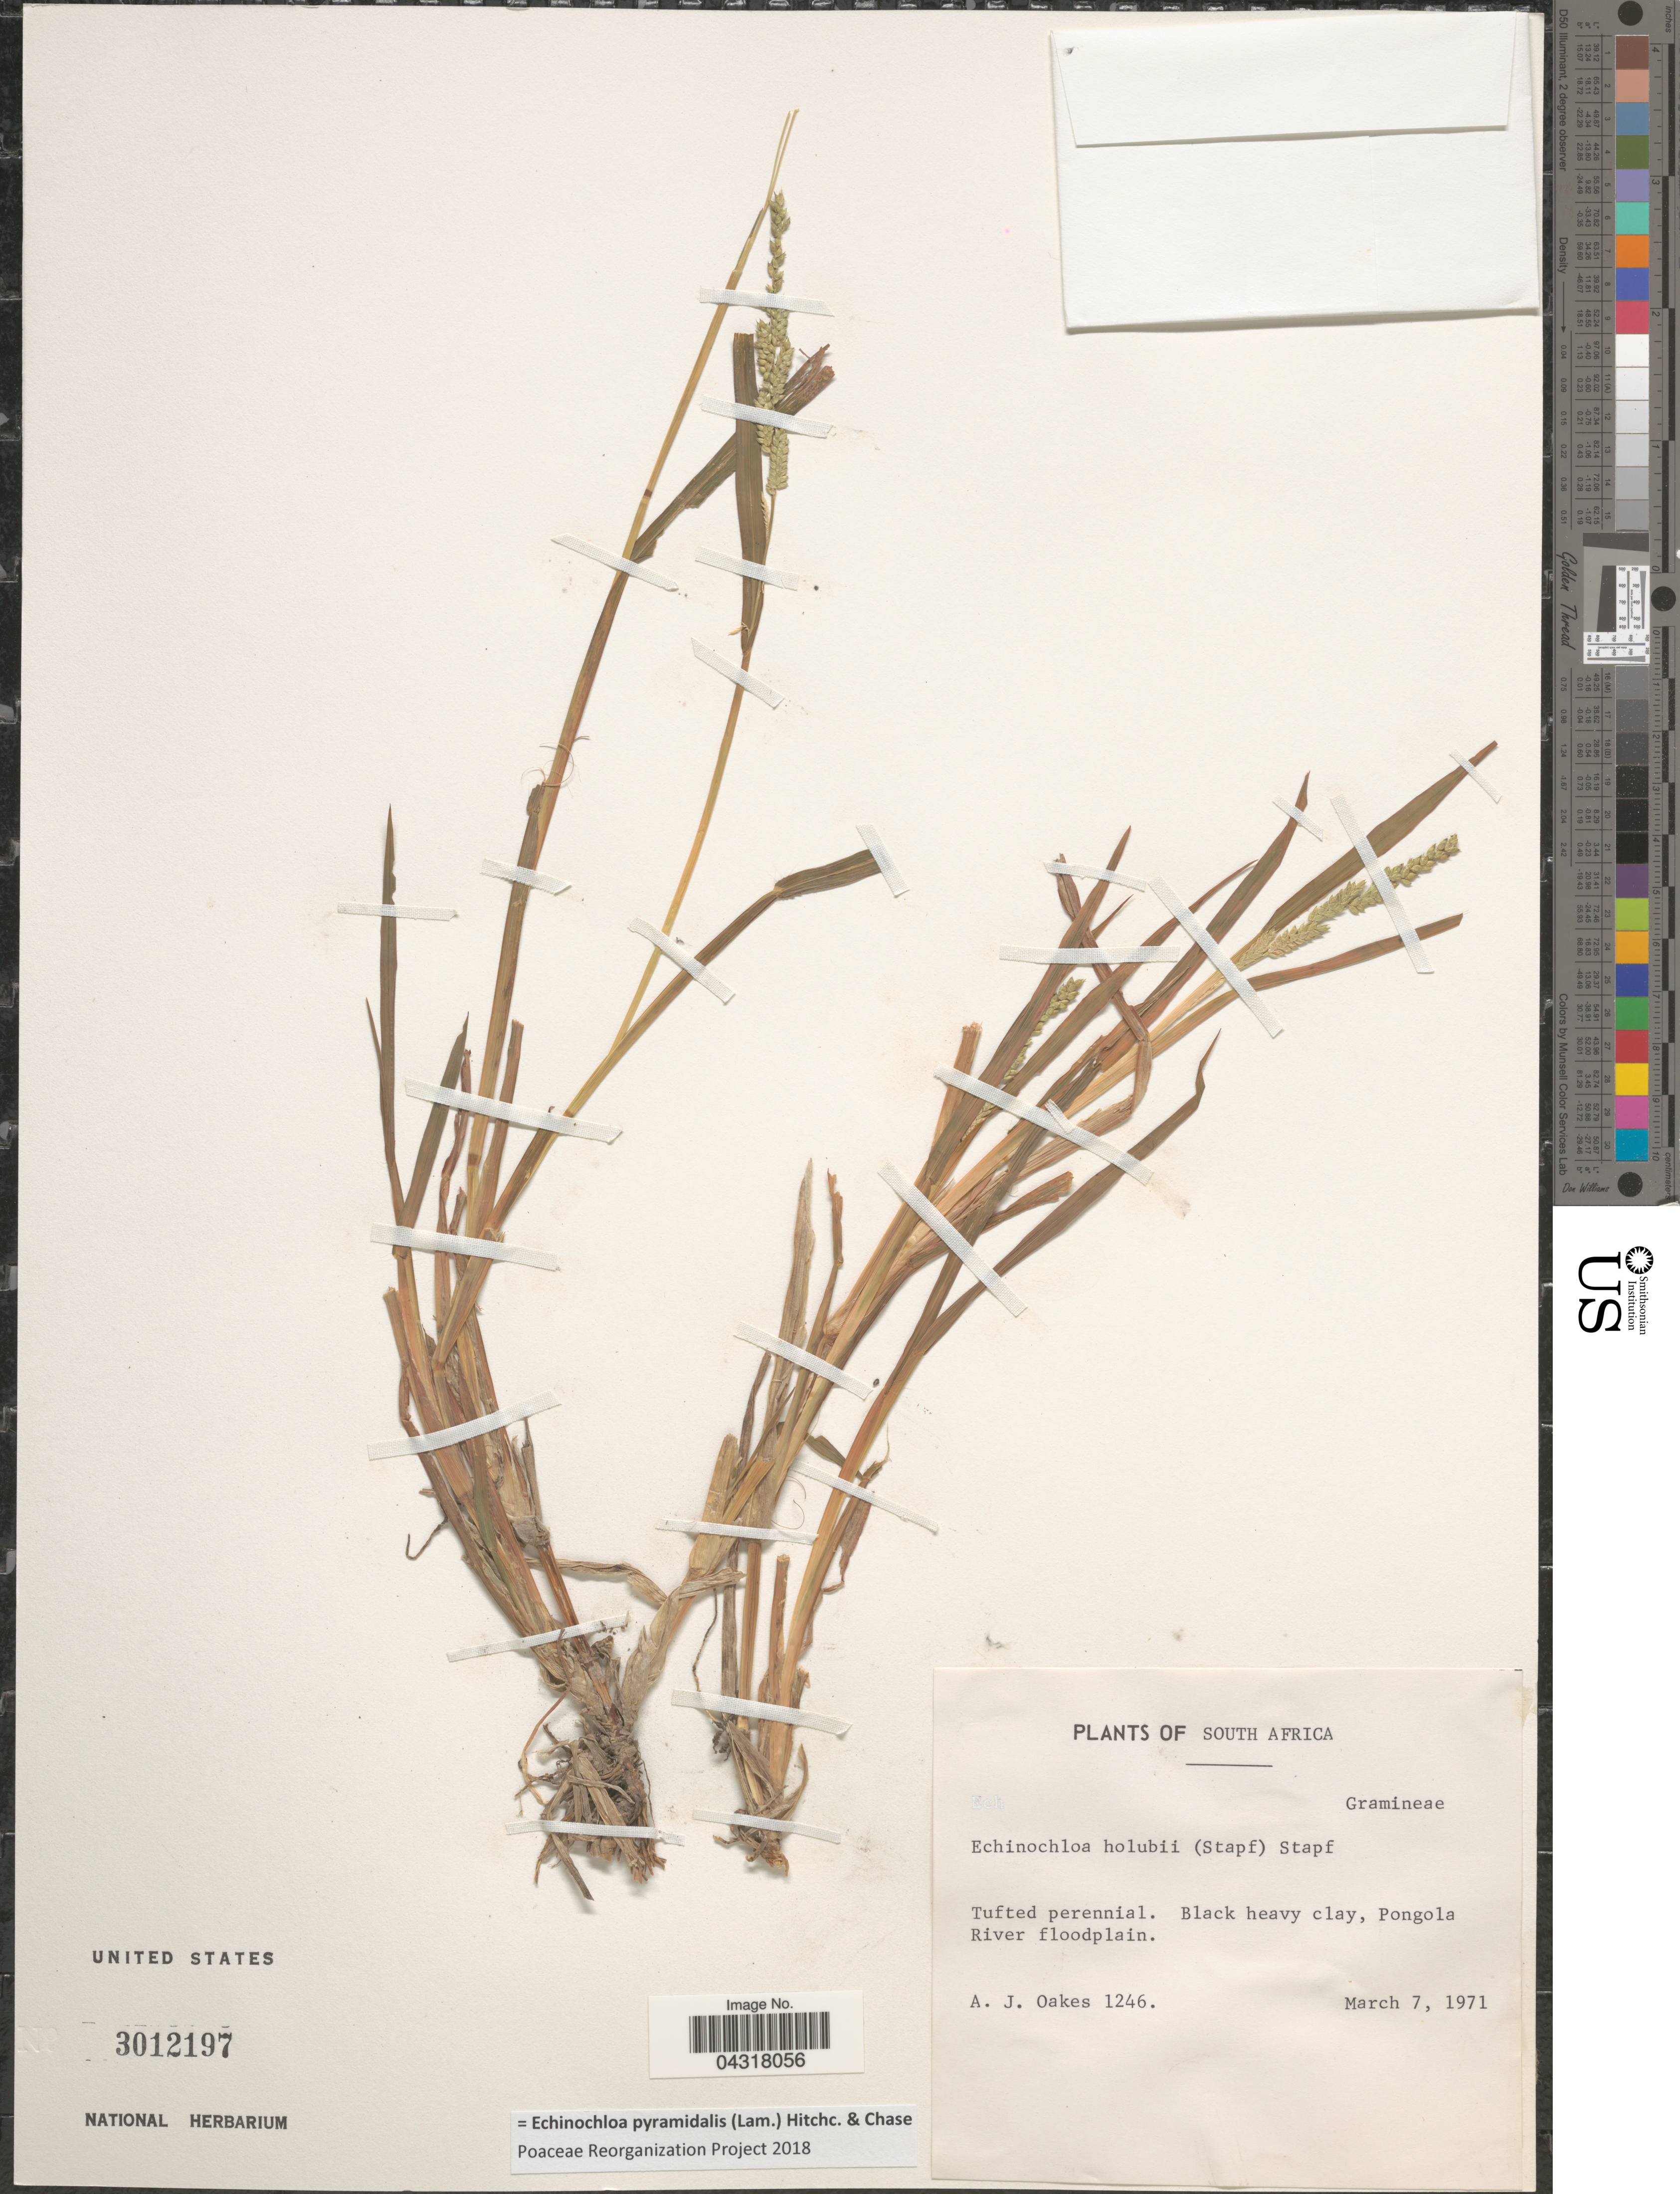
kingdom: Plantae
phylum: Tracheophyta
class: Liliopsida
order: Poales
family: Poaceae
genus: Echinochloa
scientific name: Echinochloa pyramidalis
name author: (Lam.) Hitchc. & Chase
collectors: A. Oakes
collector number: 1246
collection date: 1971-03-07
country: South Africa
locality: Pongola River floodplain.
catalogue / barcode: US 3012197